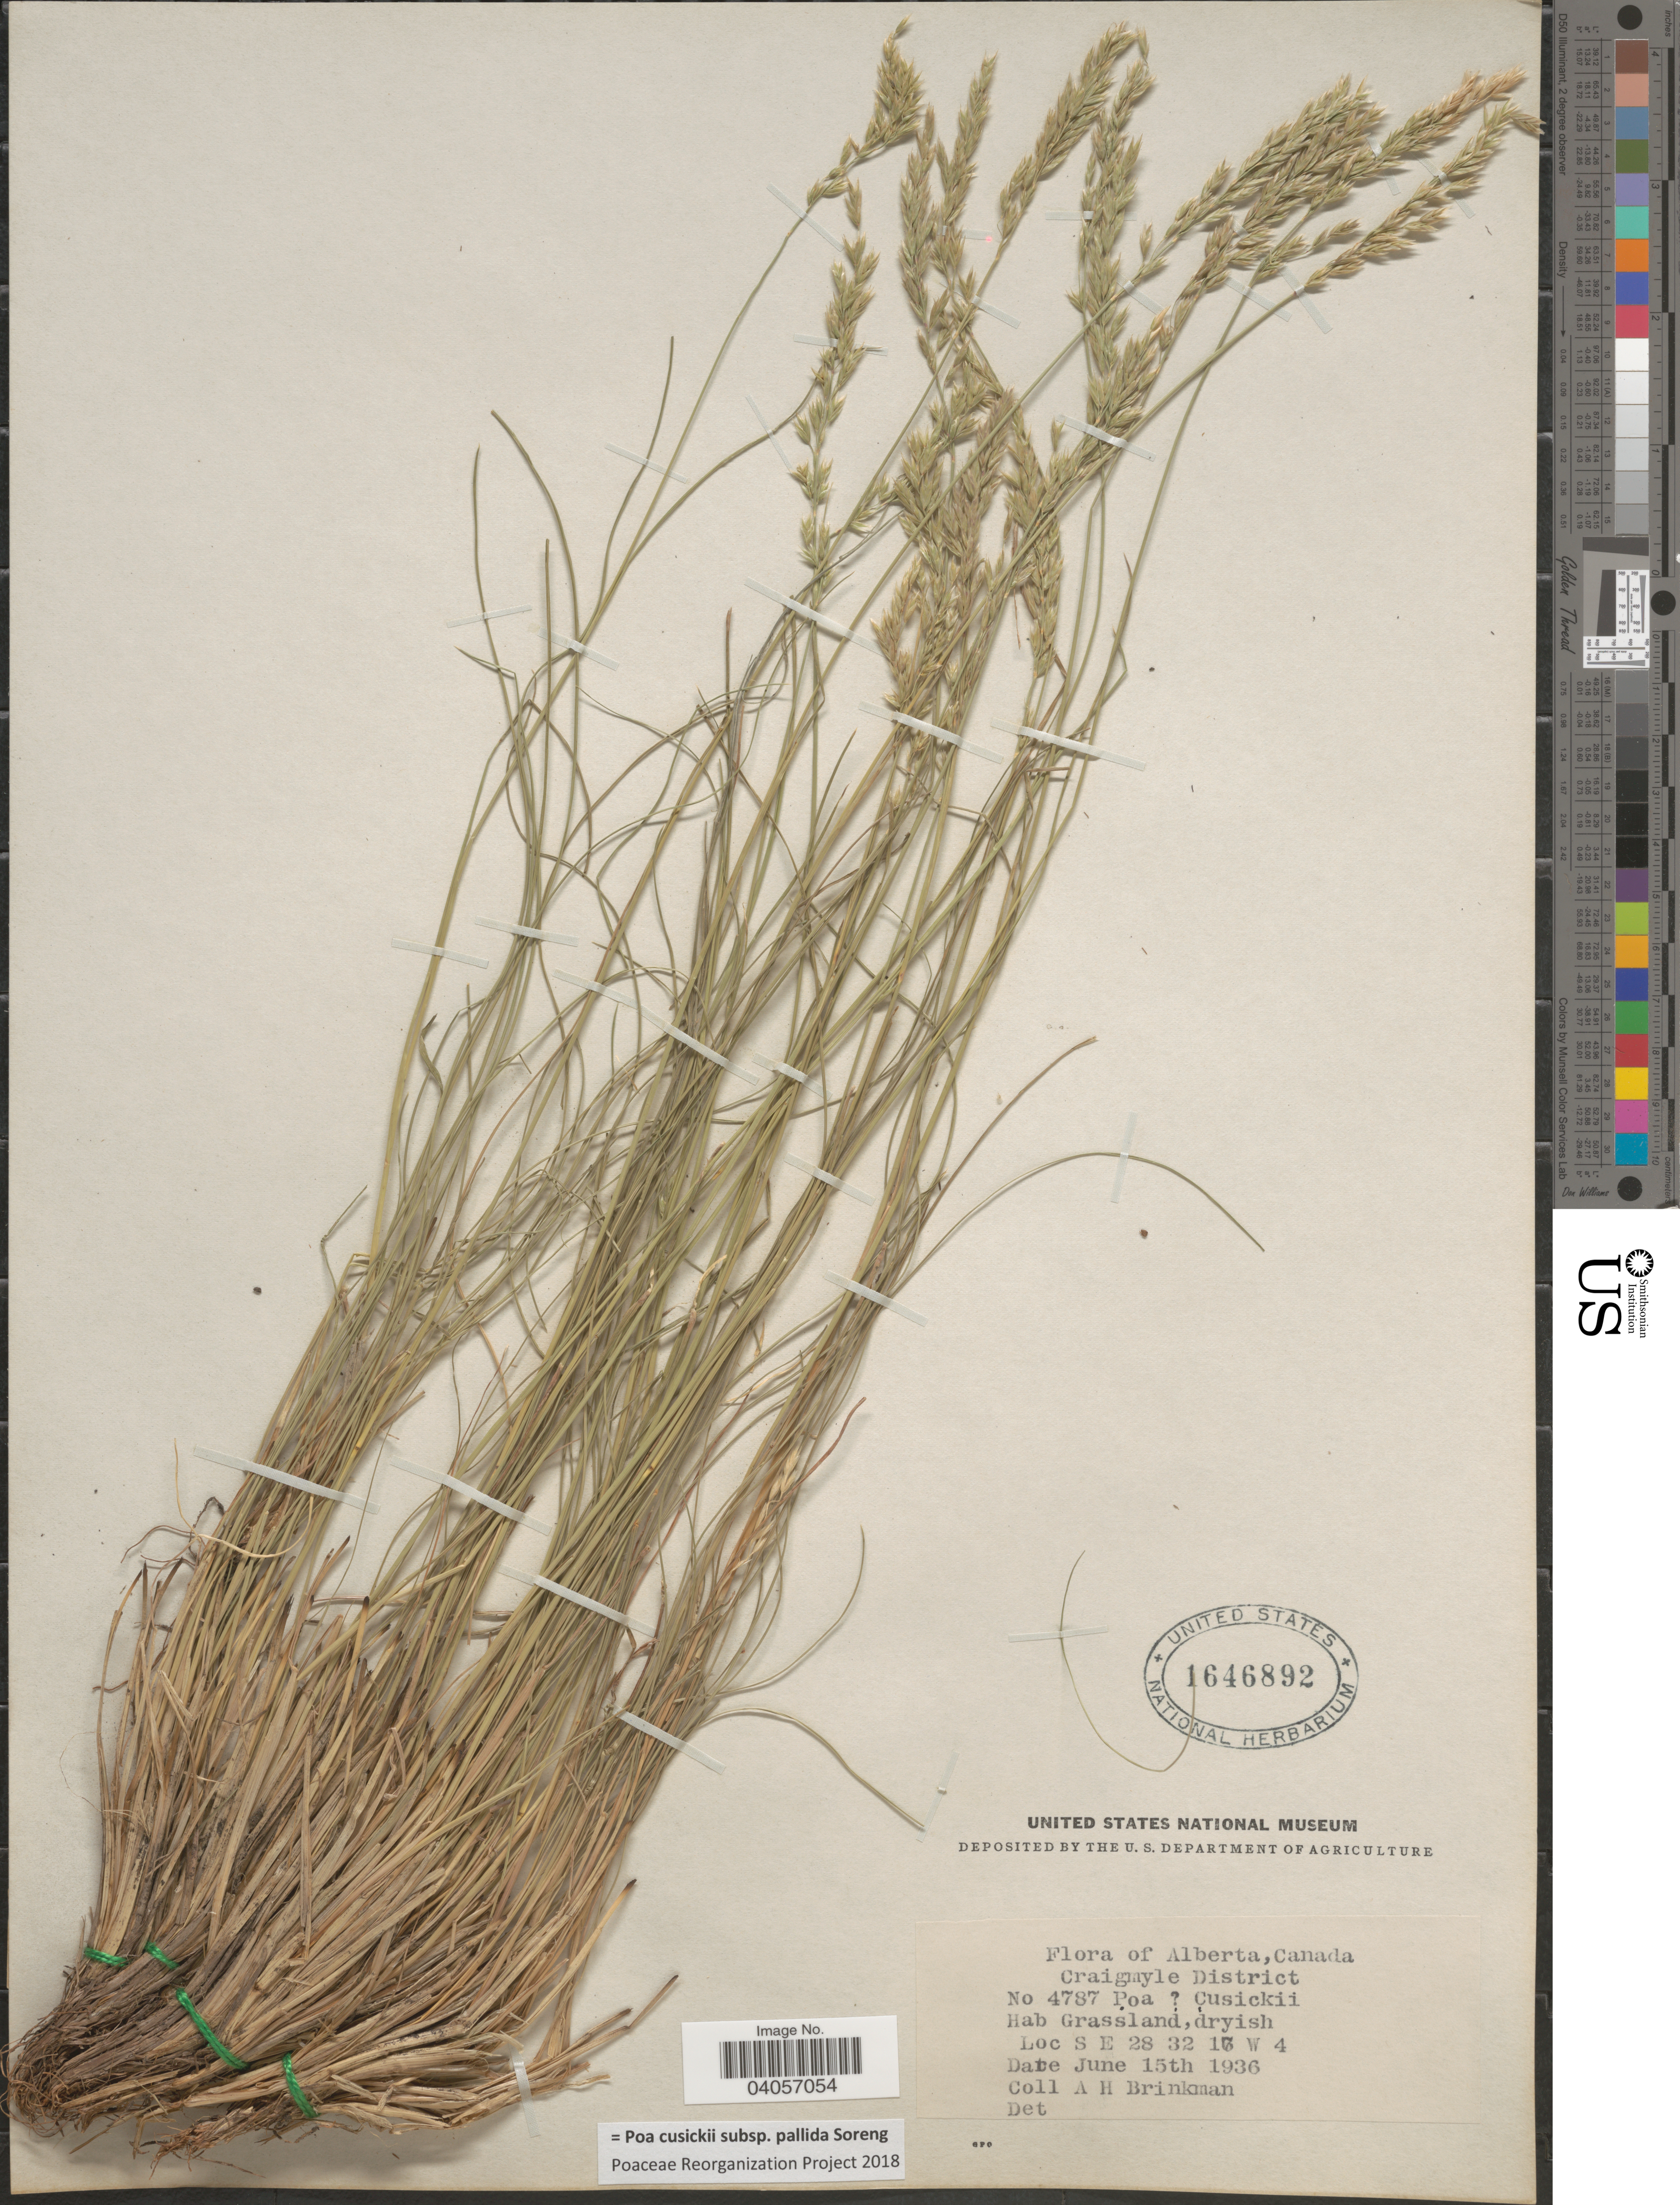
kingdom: Plantae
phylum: Tracheophyta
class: Liliopsida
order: Poales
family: Poaceae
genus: Poa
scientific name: Poa cusickii subsp. pallida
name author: Soreng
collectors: A. Brinkman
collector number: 4787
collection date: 1936-06-15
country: Canada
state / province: Alberta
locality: Craigmyle District. S E 28 32 16 W 4.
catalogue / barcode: US 1646892